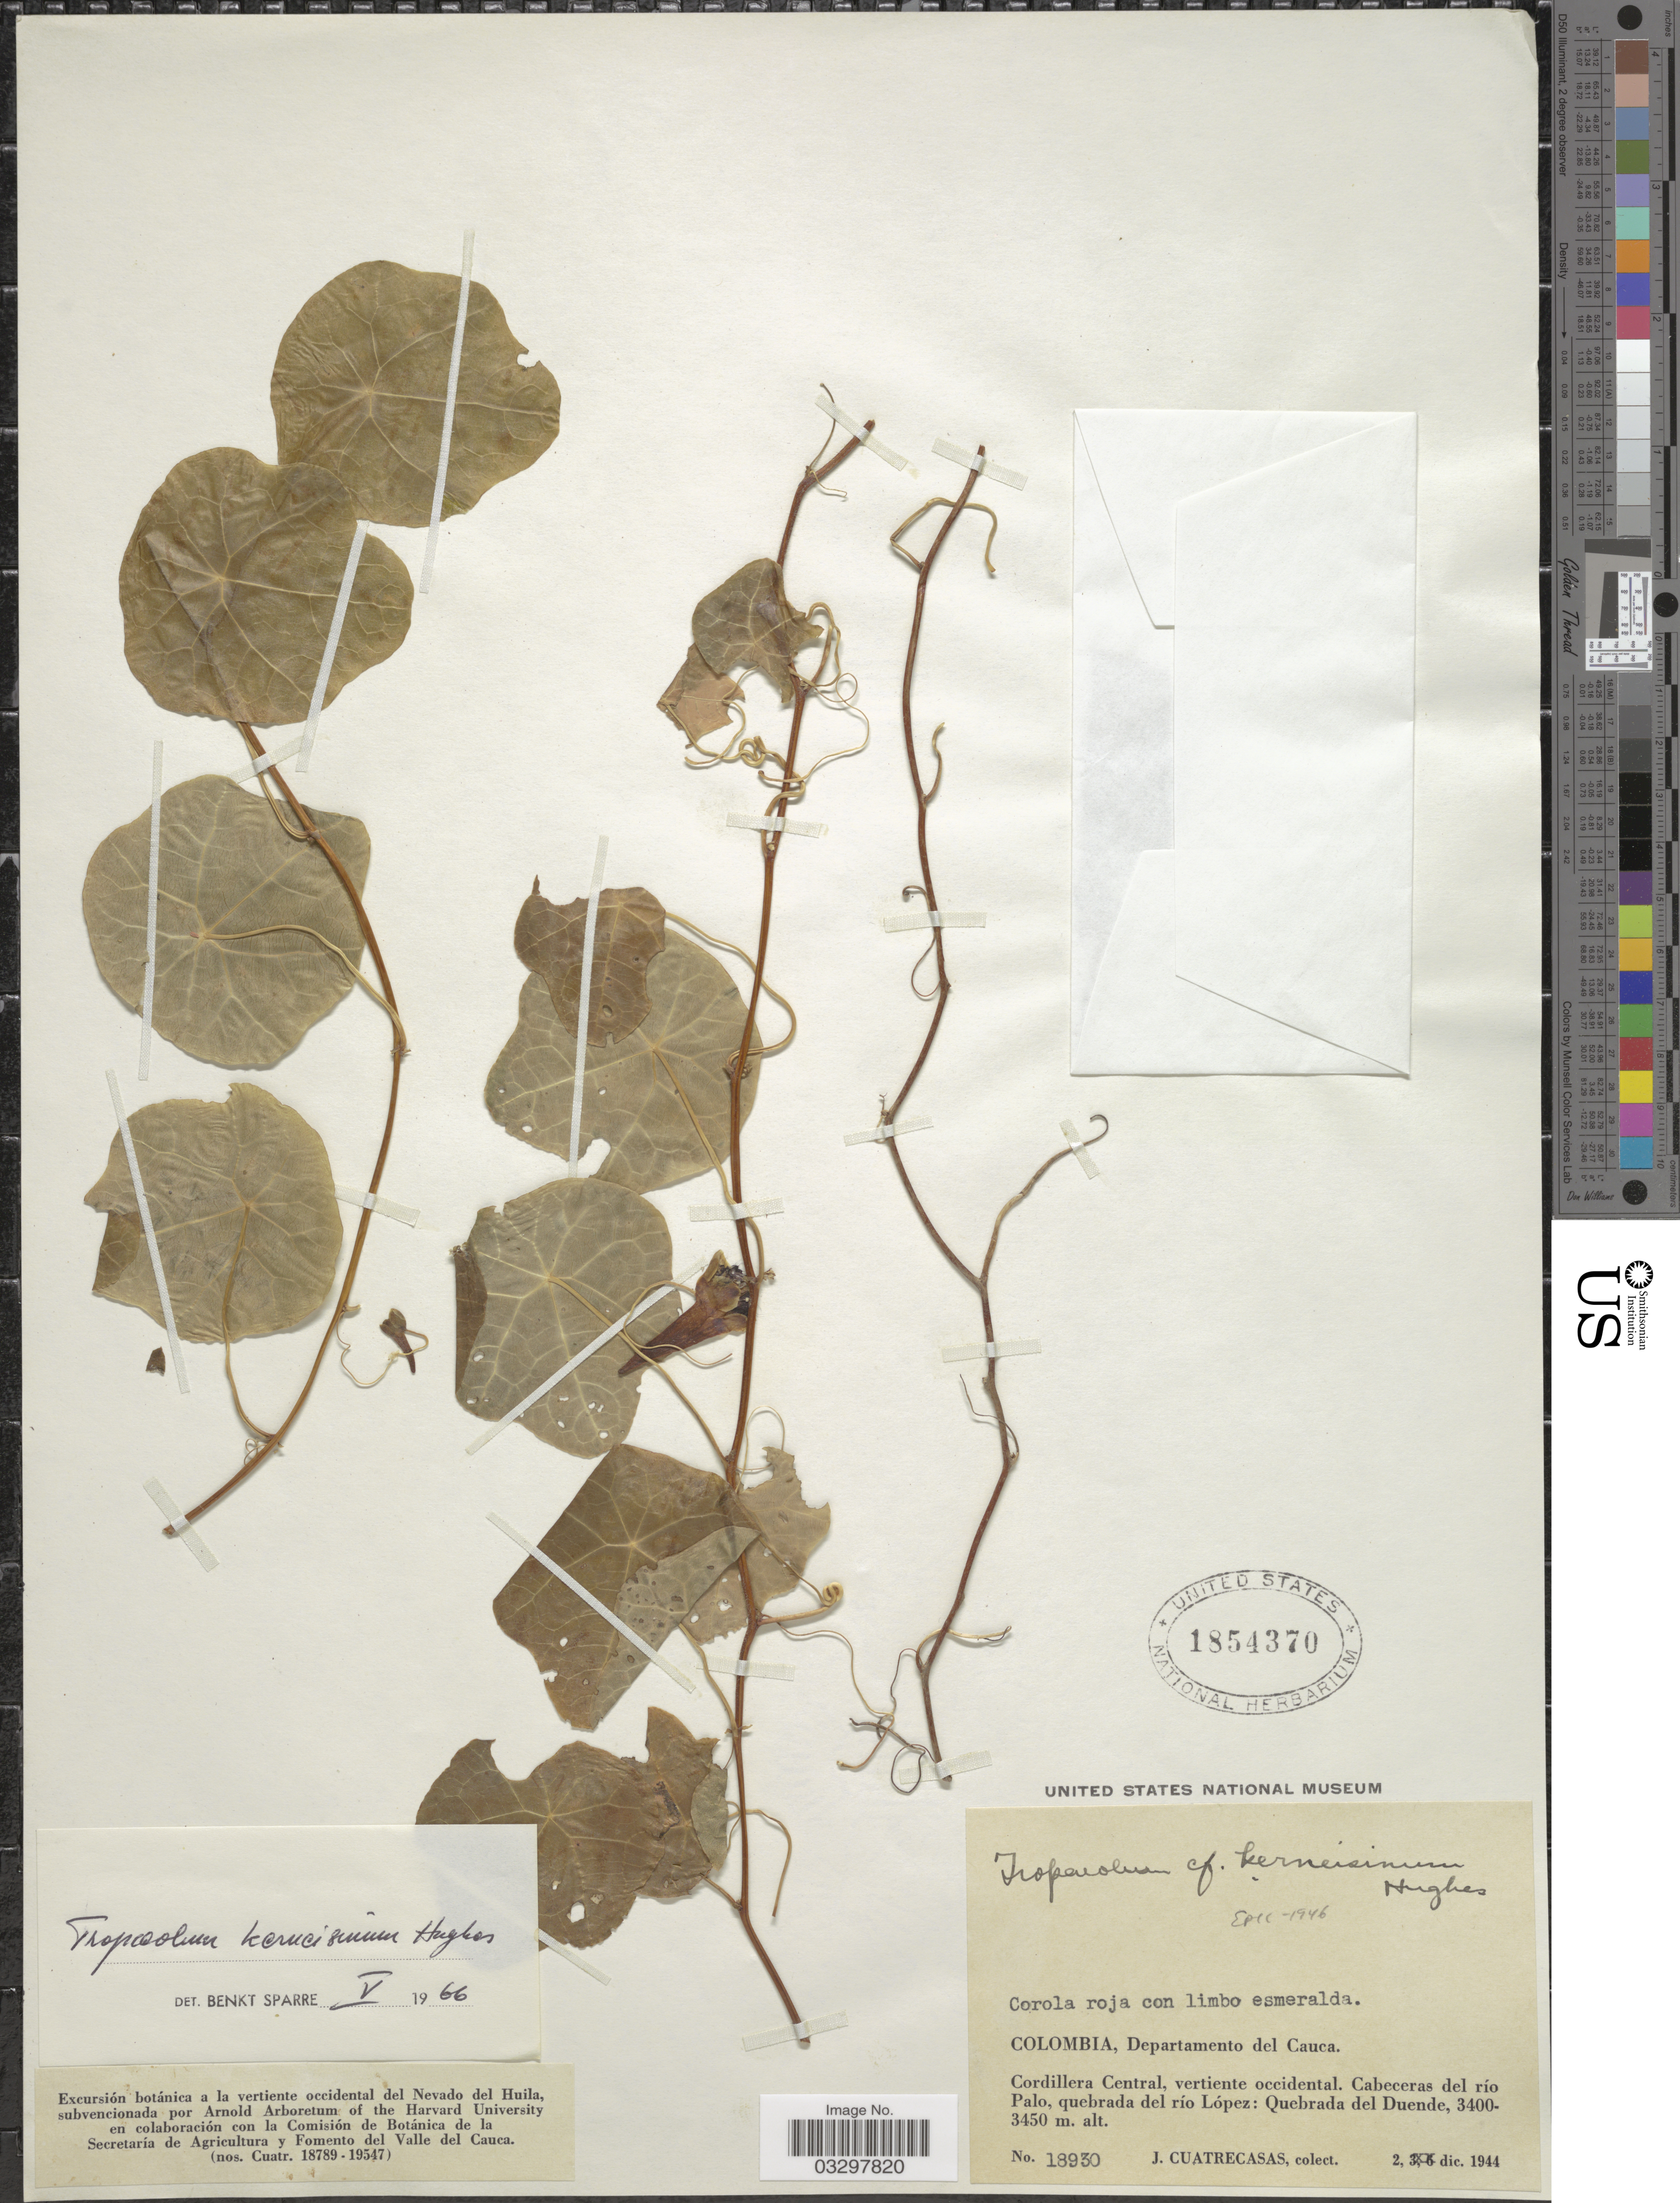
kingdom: Plantae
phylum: Tracheophyta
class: Magnoliopsida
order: Brassicales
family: Tropaeolaceae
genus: Tropaeolum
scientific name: Tropaeolum kerneisinum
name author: Hughes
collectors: J. Cuatrecasas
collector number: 18930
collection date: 1944-12-02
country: Colombia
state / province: Cauca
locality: Departamento del Cauca. Cordillera Central, vertiente occidental. Cabeceras del río Palo, quebrada del río López: Quebrada del Duende.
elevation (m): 3400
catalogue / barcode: US 1854370